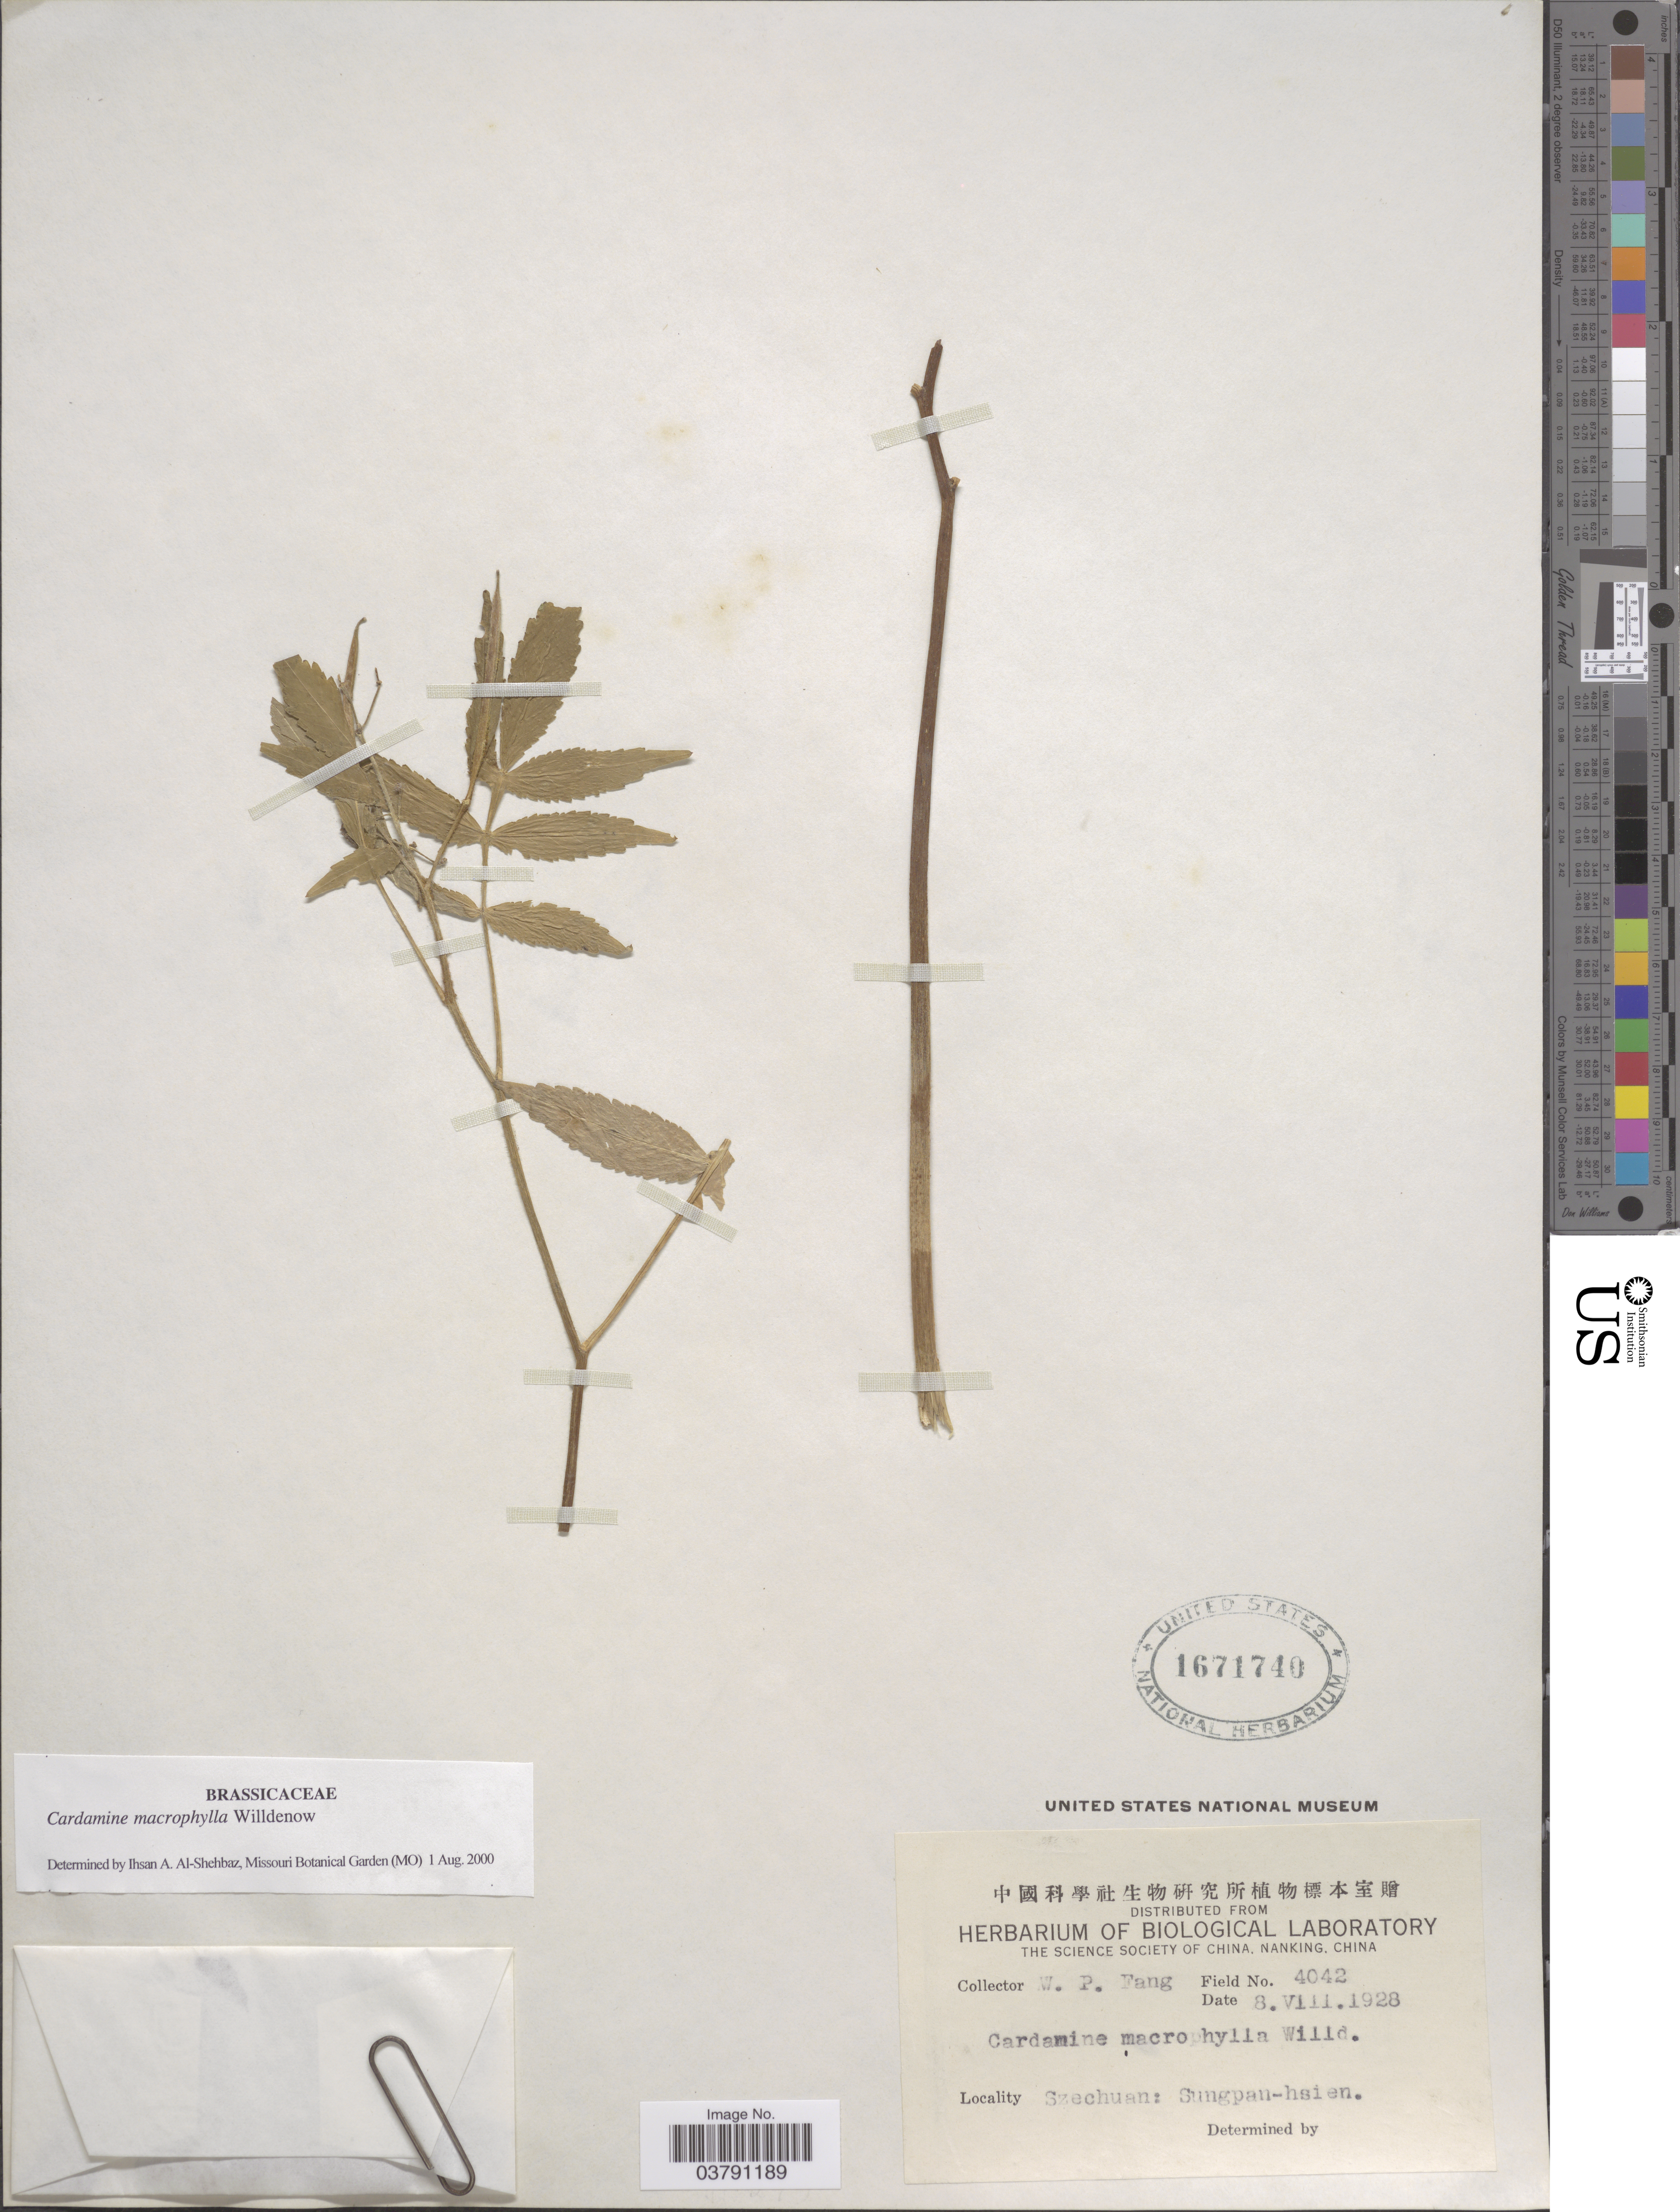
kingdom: Plantae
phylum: Tracheophyta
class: Magnoliopsida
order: Brassicales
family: Brassicaceae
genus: Cardamine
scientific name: Cardamine macrophylla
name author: Willd.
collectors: W. P. Fang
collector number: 4042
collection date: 1928-08-08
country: China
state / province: Sichuan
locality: Szechuan: Sungpan-hsien.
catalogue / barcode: US 1671740